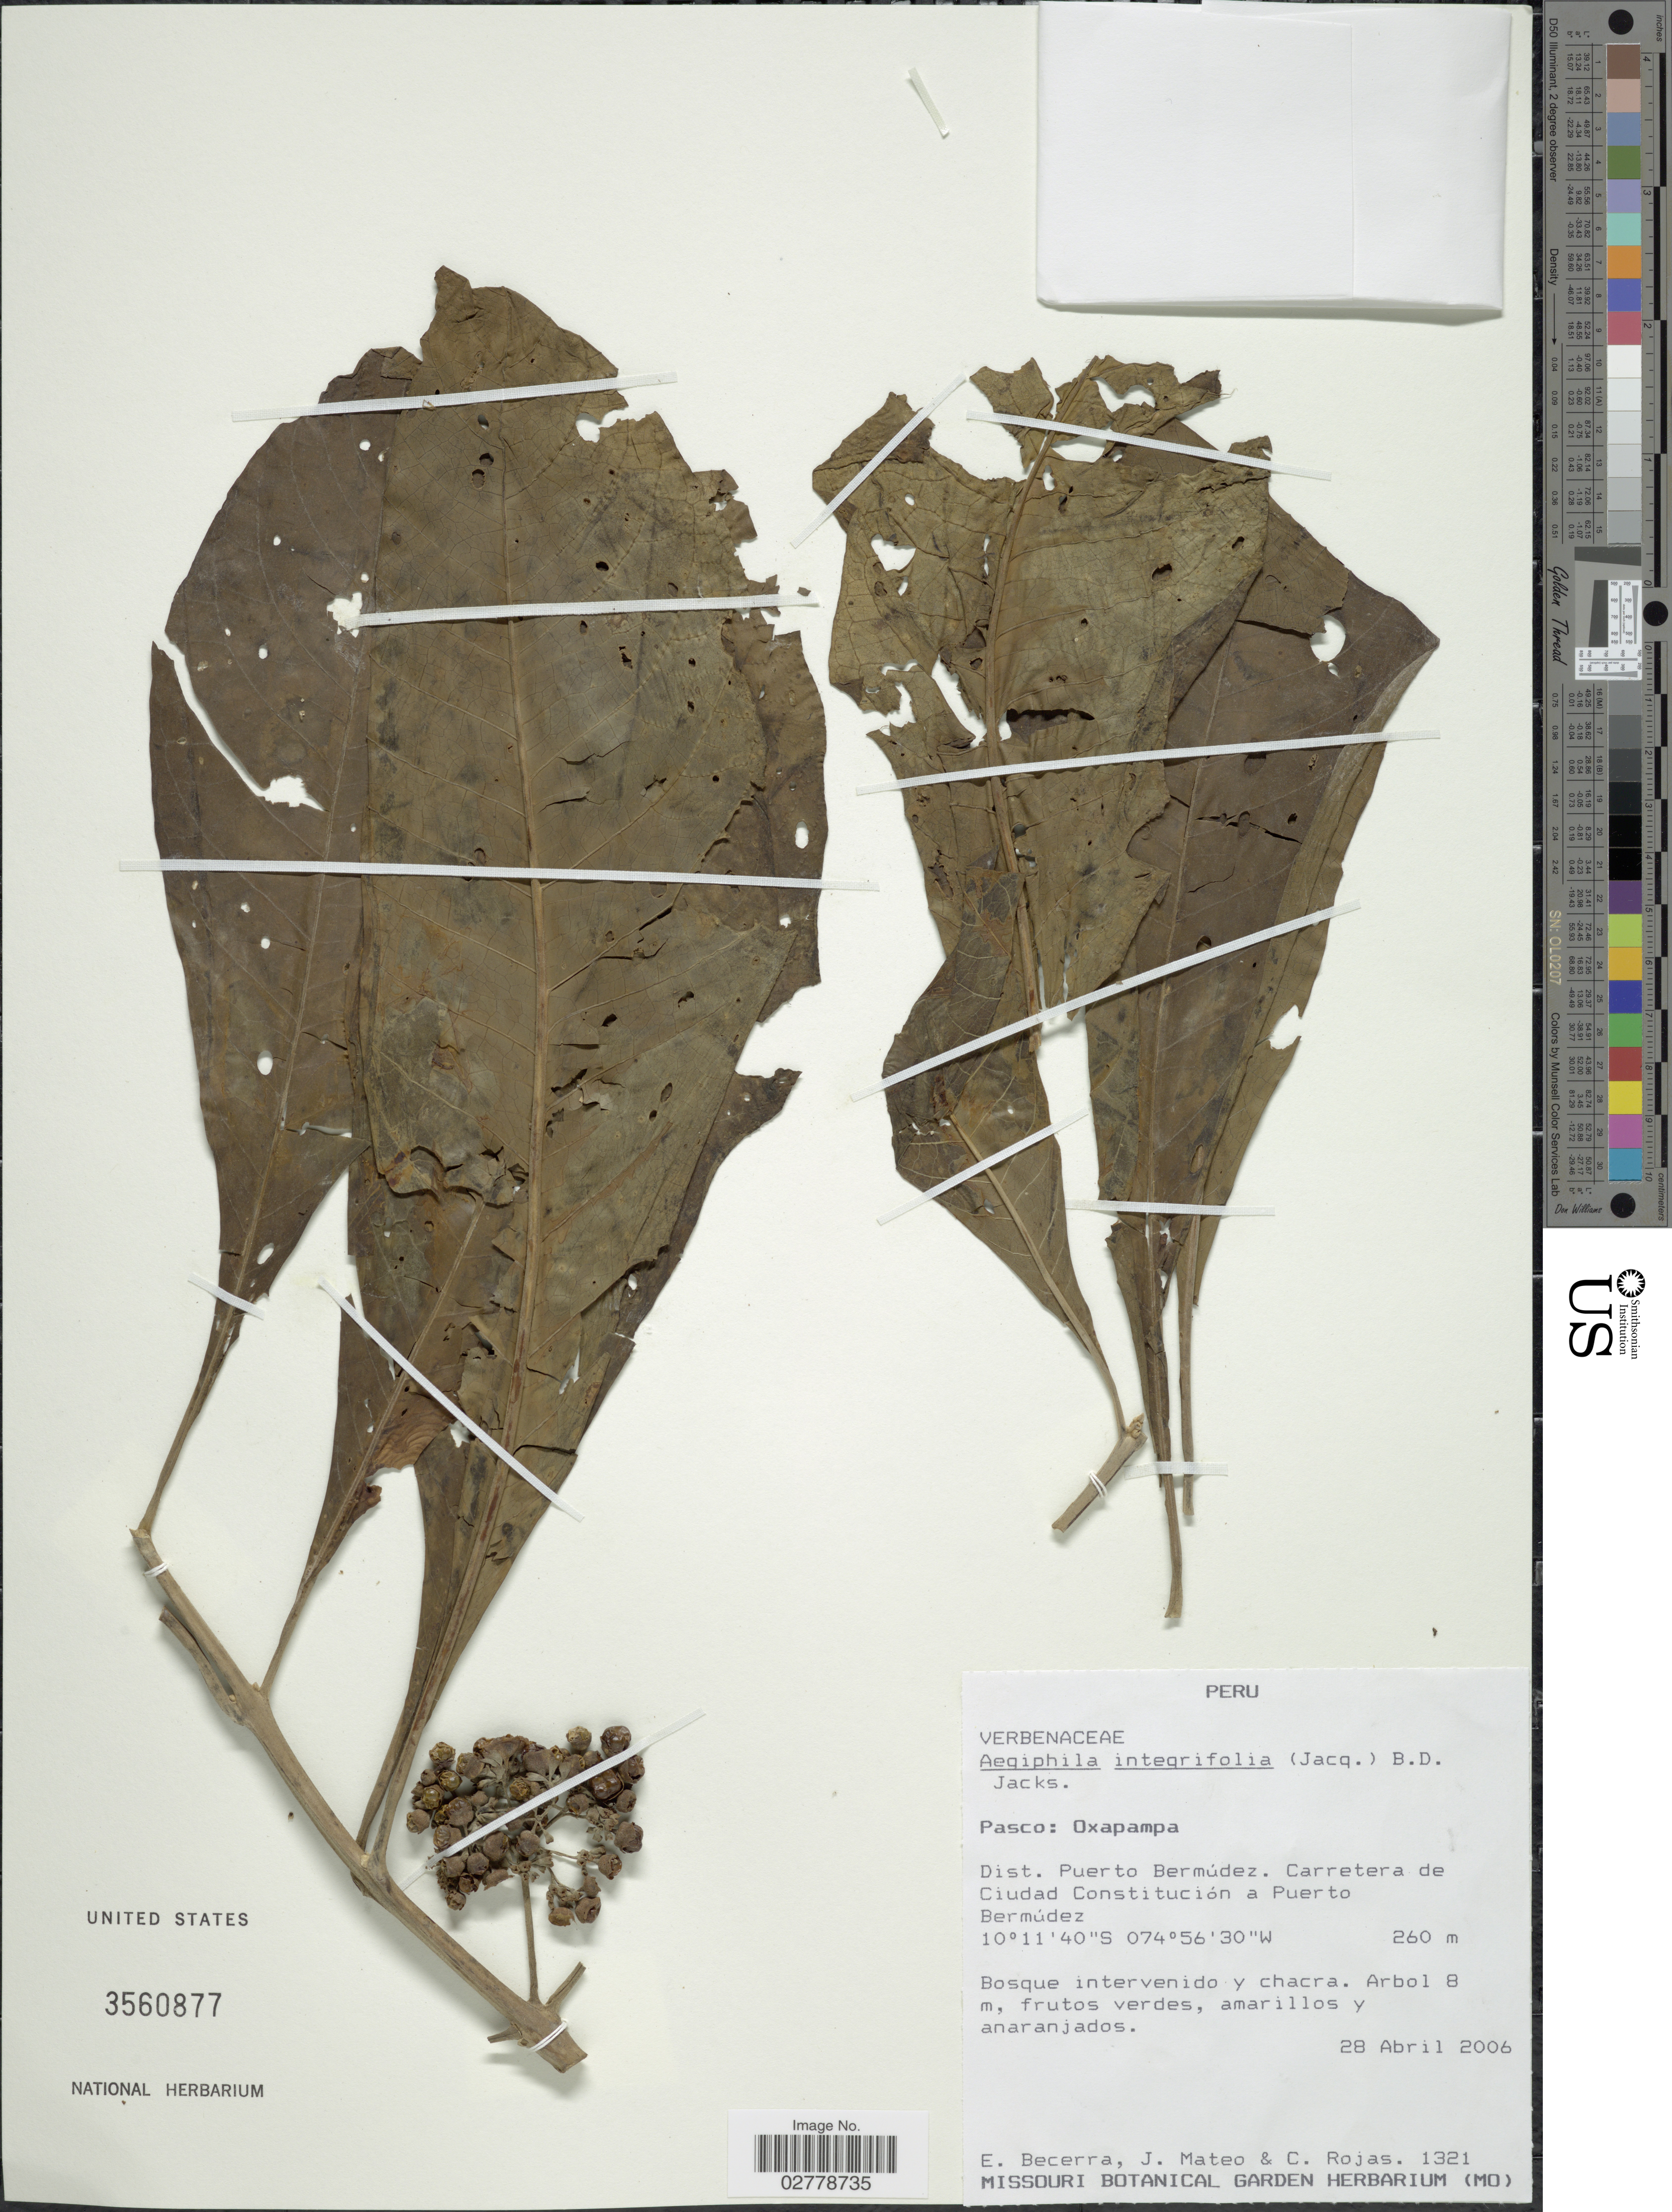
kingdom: Plantae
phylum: Tracheophyta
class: Magnoliopsida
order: Lamiales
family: Lamiaceae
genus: Aegiphila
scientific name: Aegiphila integrifolia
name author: (Jacq.) B.D. Jacks.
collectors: E. Becerra, J. Mateo & C. Rojas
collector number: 1321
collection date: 2006-04-28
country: Peru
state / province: Pasco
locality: Oxapampa, Dist. Puerto Bermúdez. Carretera de Ciudad Constitución a Puerto Bermúdez.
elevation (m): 260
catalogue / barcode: US 3560877